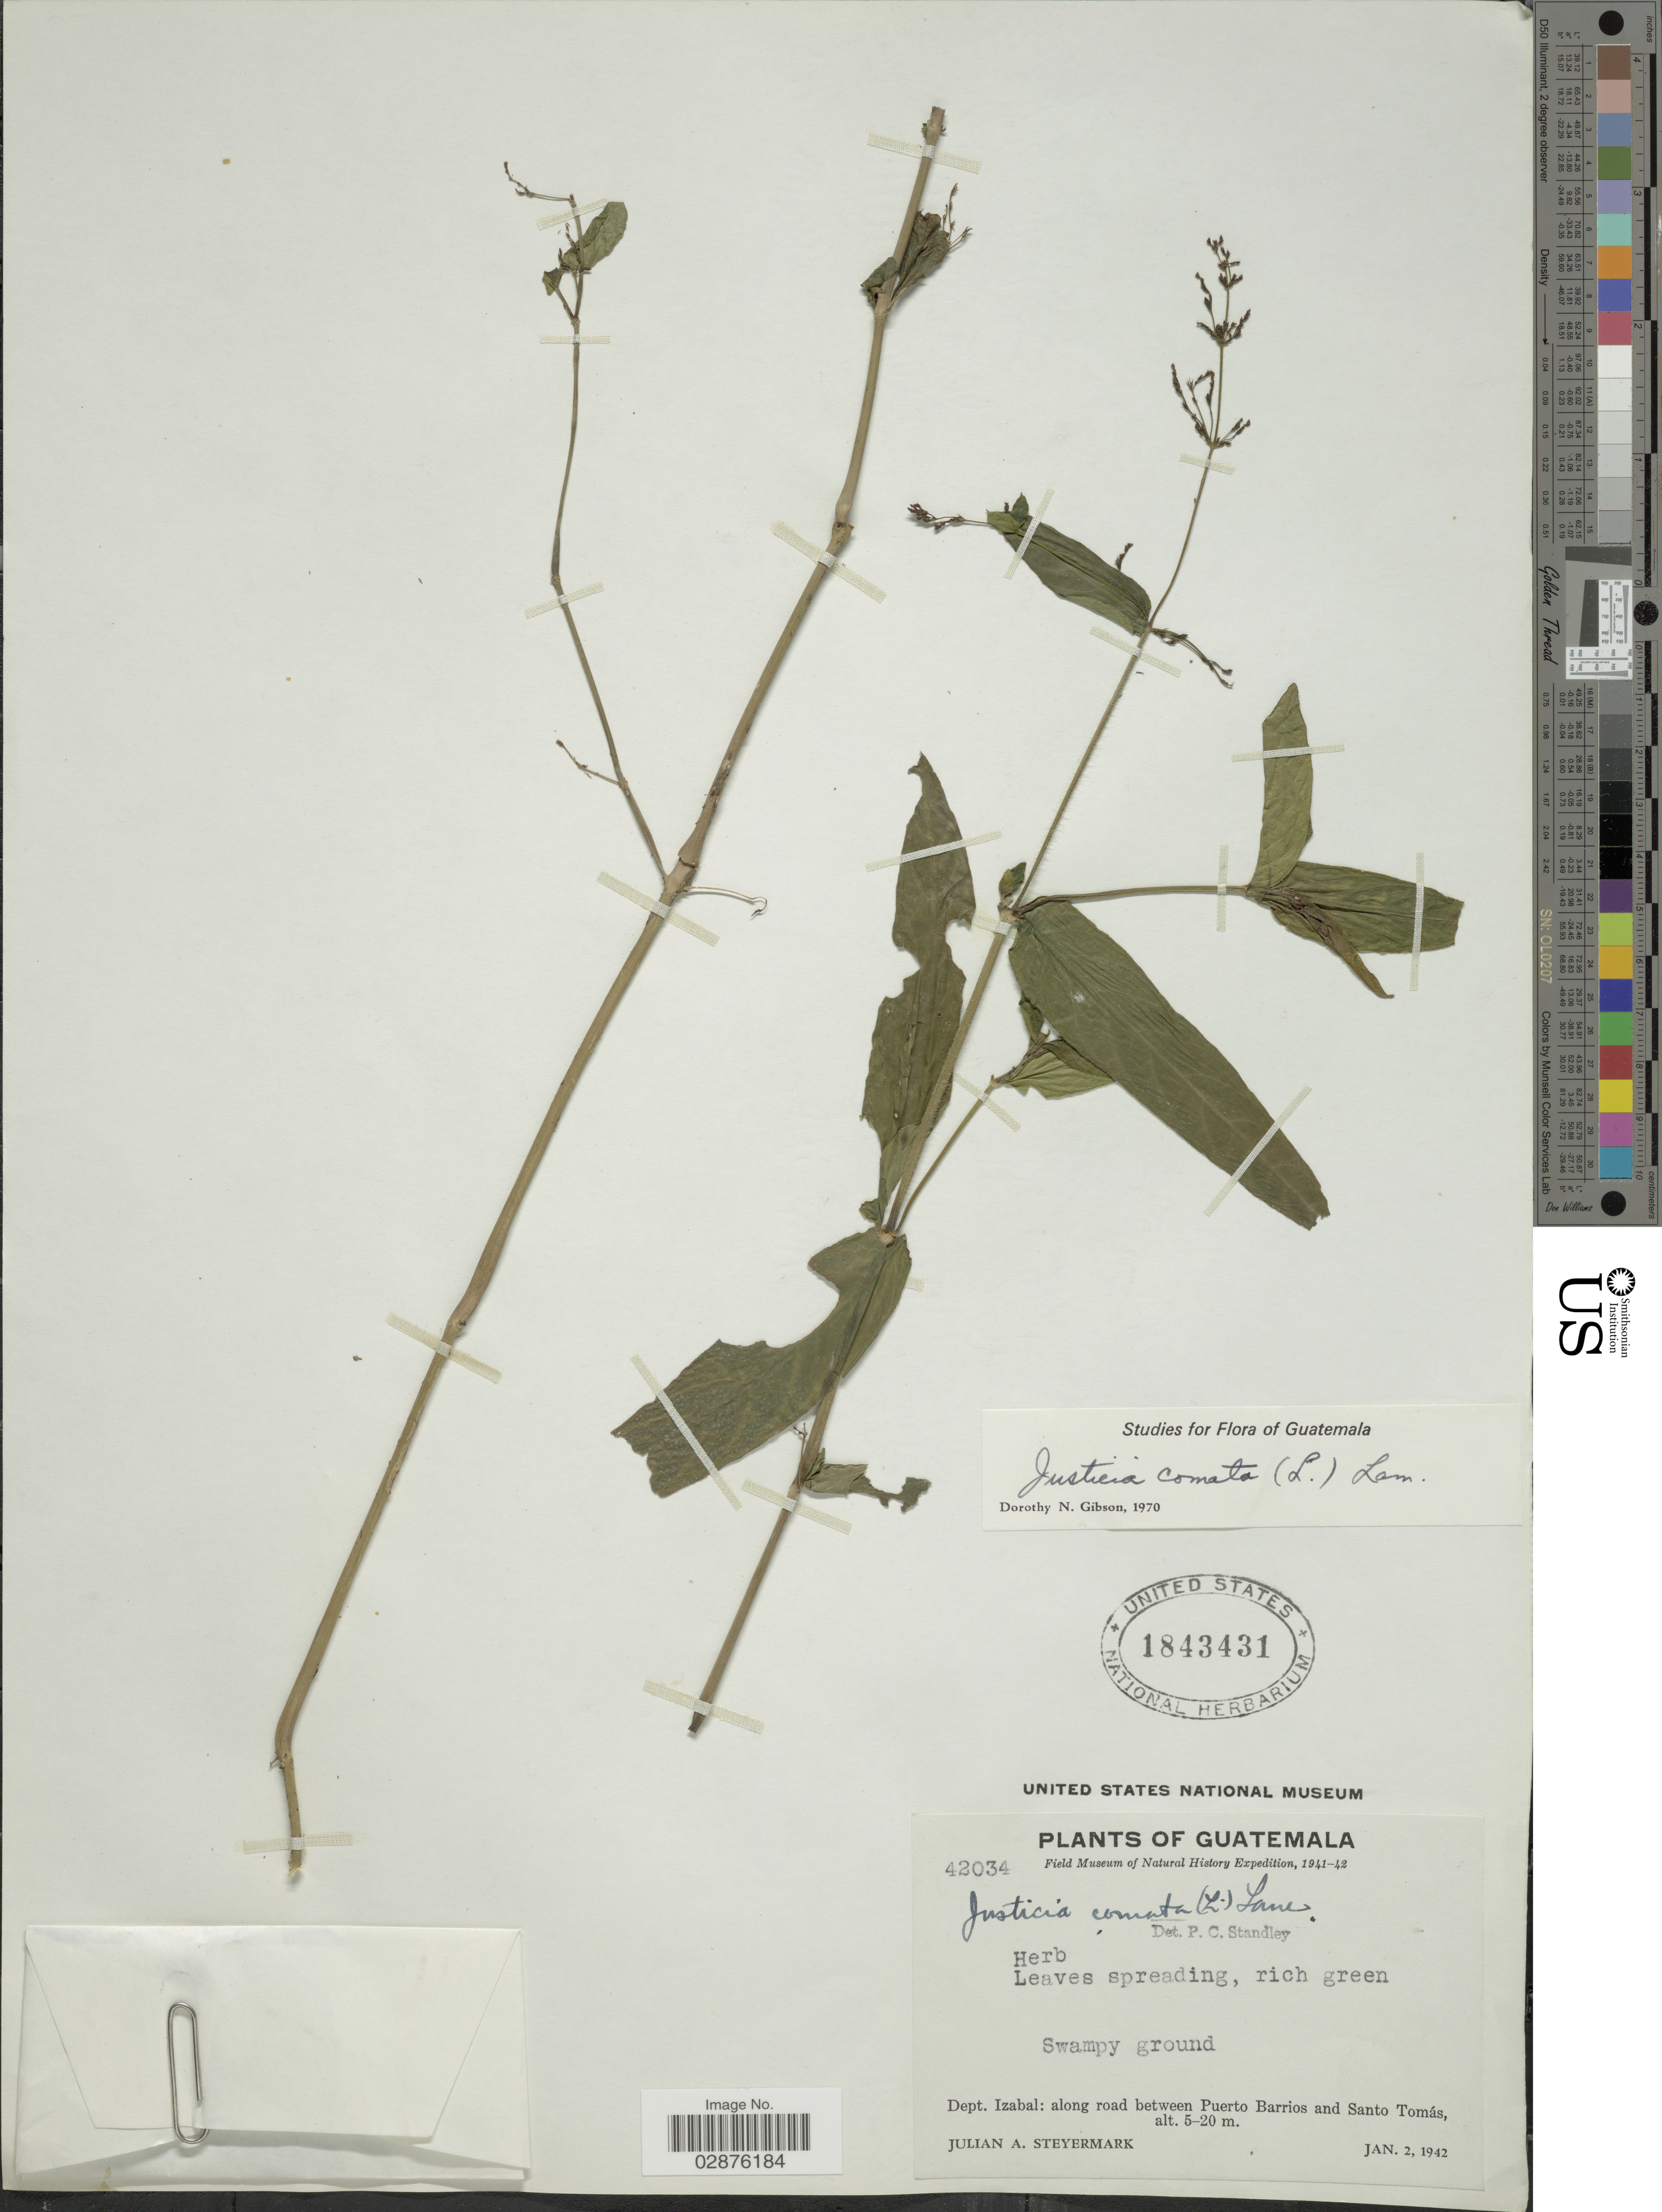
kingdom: Plantae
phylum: Tracheophyta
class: Magnoliopsida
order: Lamiales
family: Acanthaceae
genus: Justicia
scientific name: Justicia comata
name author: (L.) Lam.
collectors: J. Steyermark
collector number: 42034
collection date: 1942-01-02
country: Guatemala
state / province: Izabal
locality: Dept. Izabal: along road between Puerto Barrios and Santo Tomás.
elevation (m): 5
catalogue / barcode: US 1843431